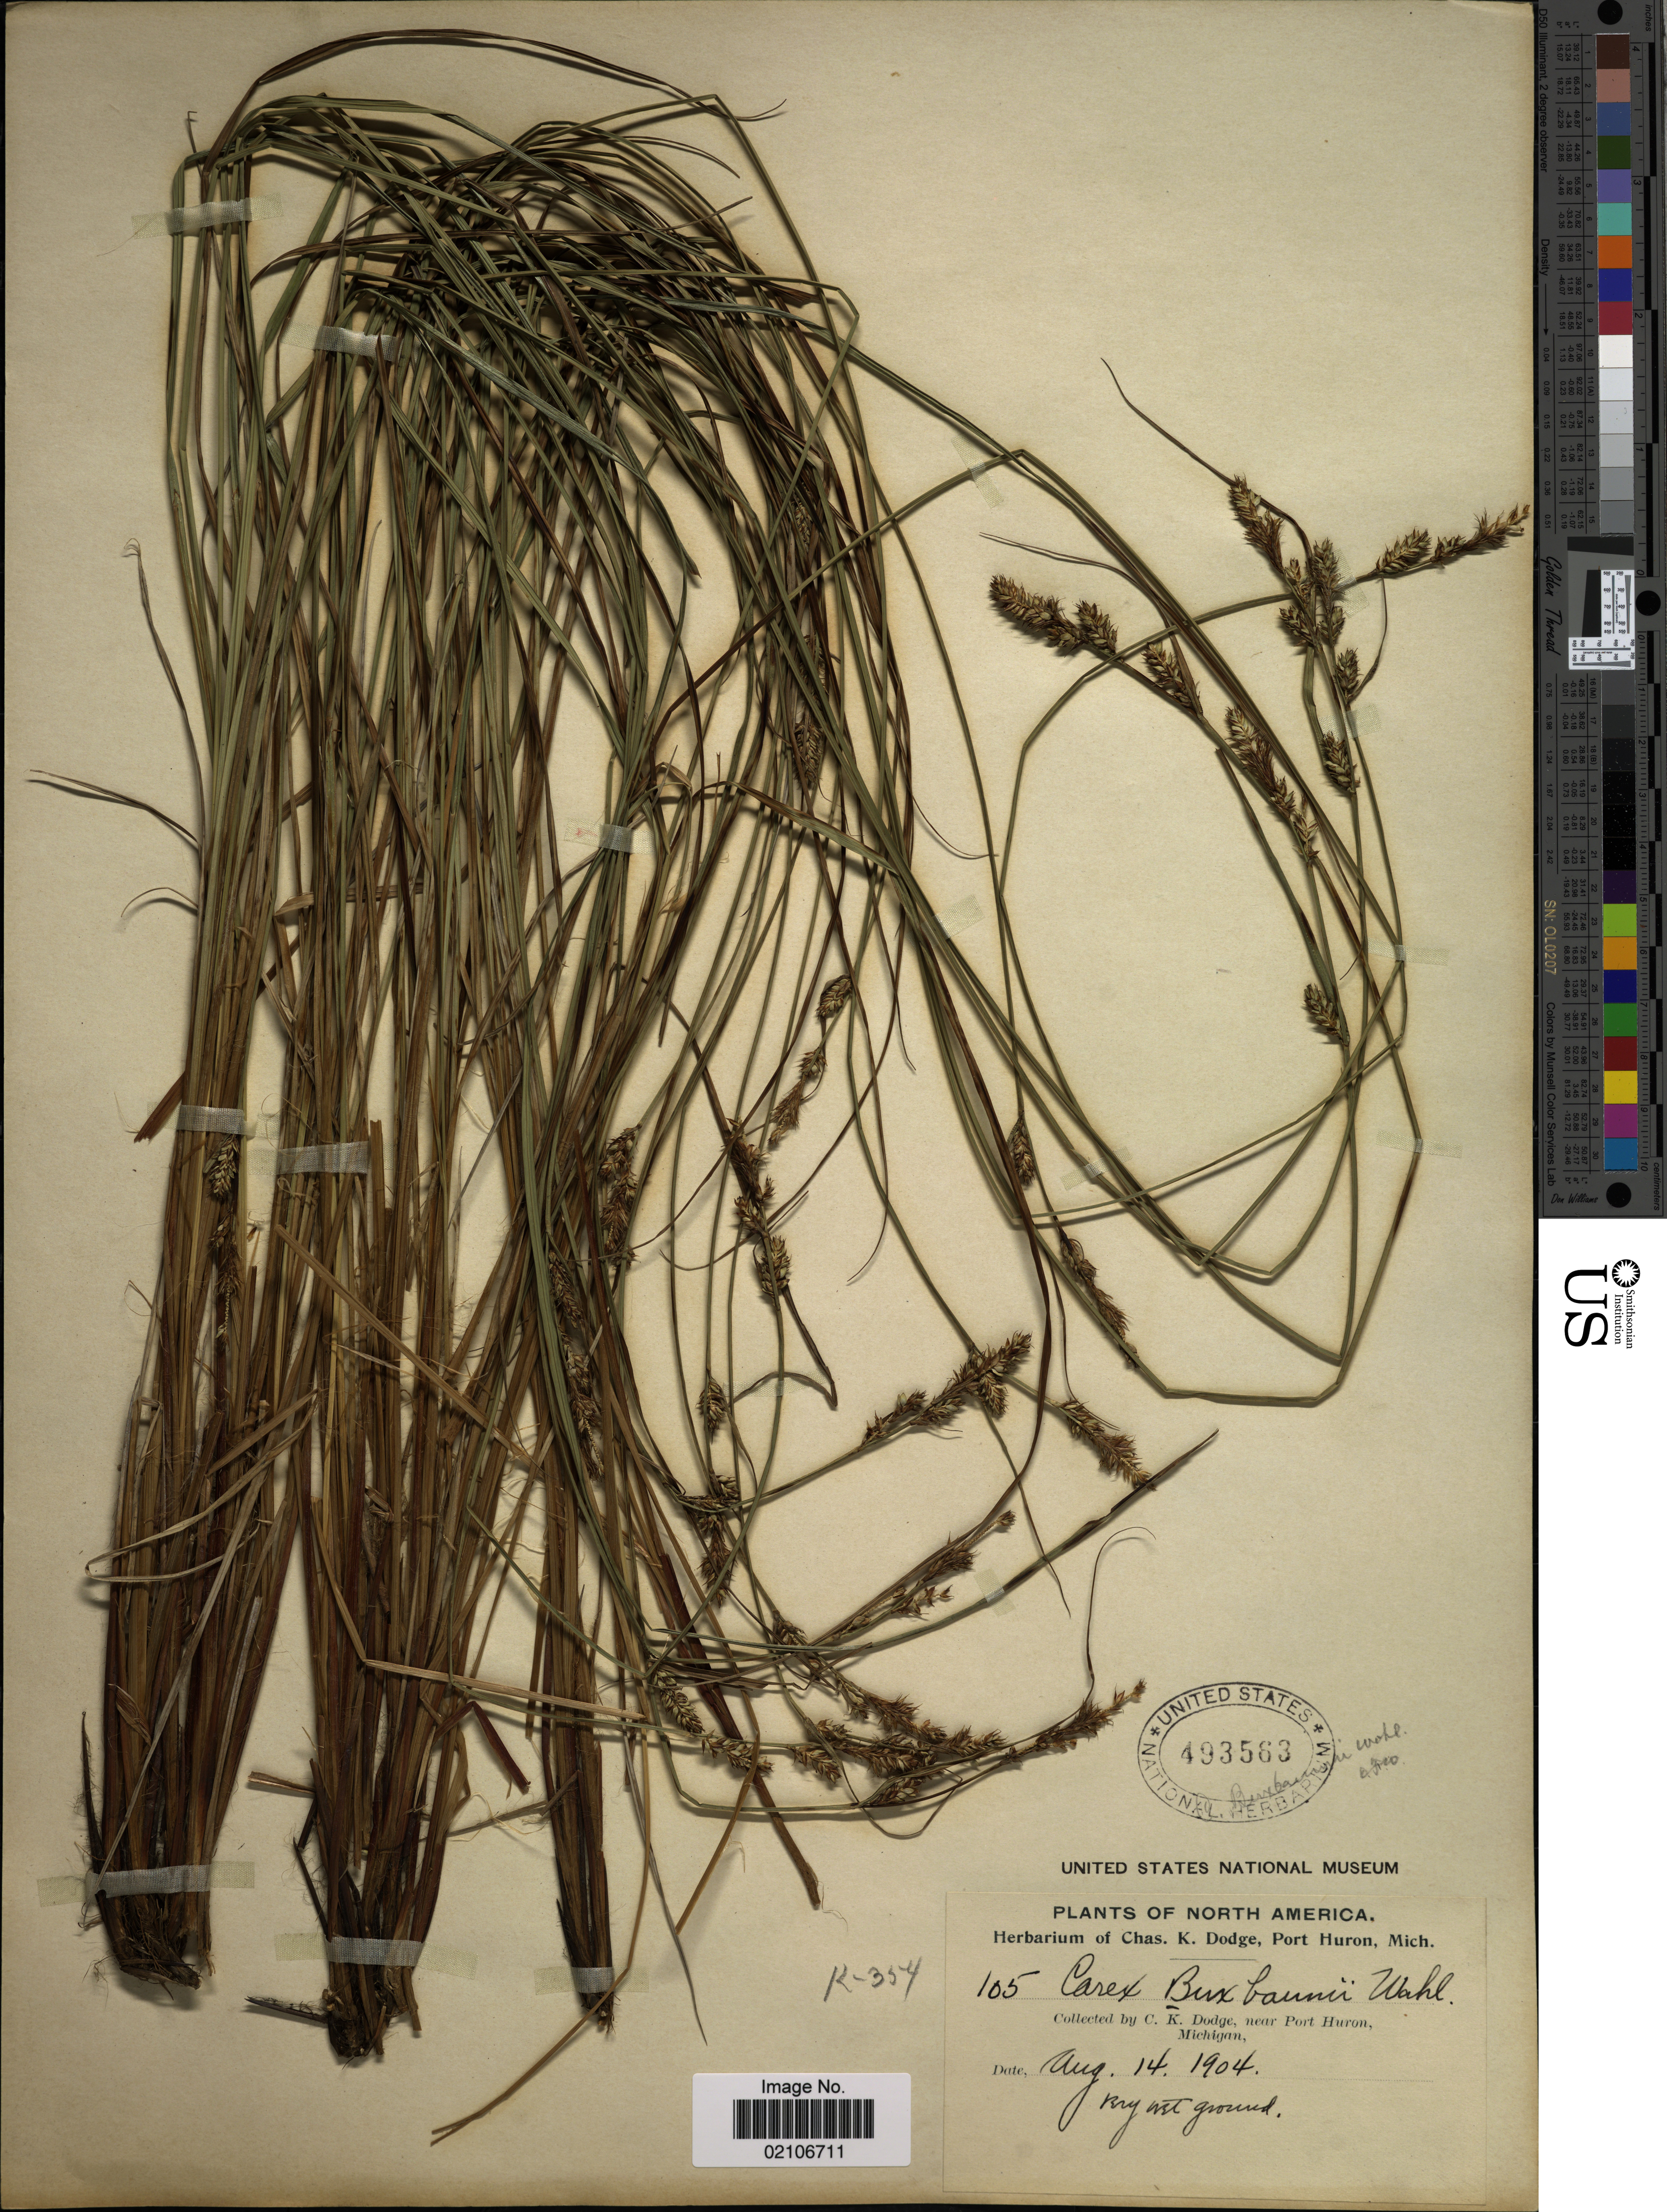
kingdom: Plantae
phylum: Tracheophyta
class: Liliopsida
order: Poales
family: Cyperaceae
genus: Carex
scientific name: Carex buxbaumii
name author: Wahlenb.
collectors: C. Dodge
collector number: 105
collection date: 1904-08-14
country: United States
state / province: Michigan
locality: Near Port Huron, Dry wet ground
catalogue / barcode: US 493563